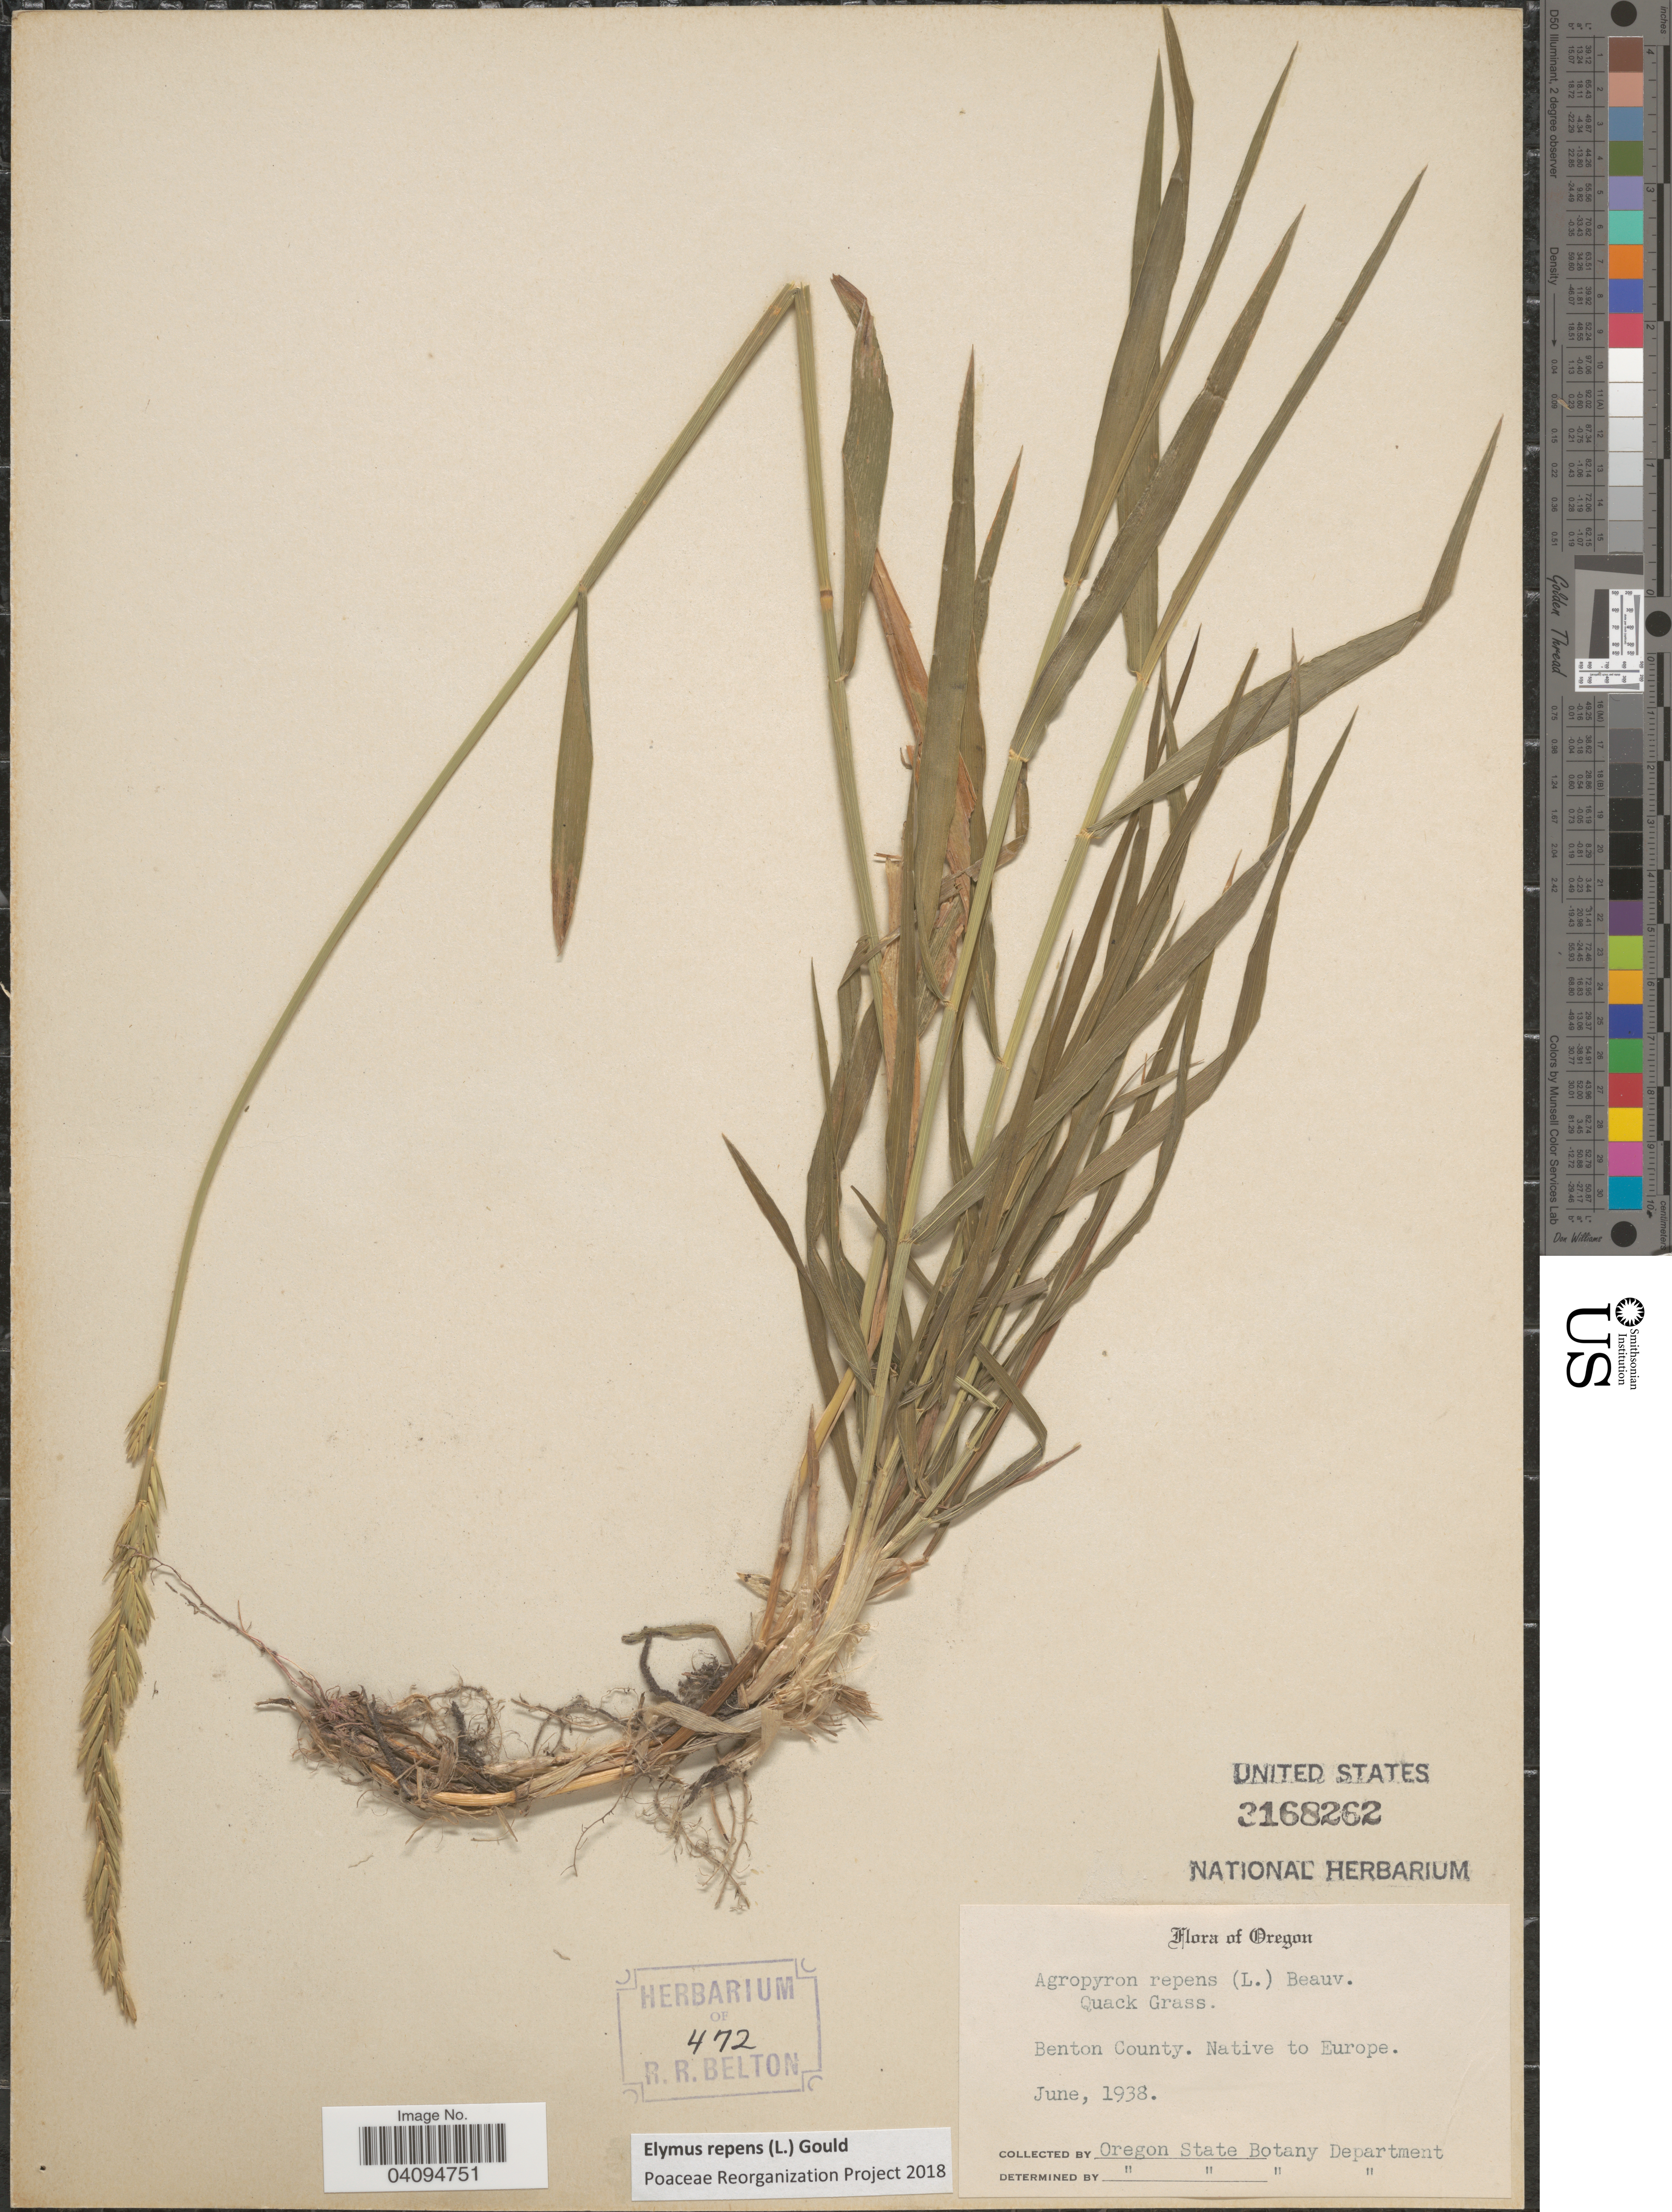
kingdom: Plantae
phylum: Tracheophyta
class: Liliopsida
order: Poales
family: Poaceae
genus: Elymus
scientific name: Elymus repens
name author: (L.) Gould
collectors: Oregon State University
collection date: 1938-06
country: United States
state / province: Oregon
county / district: Benton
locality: Benton County. Native to Europe.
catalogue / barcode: US 3168262